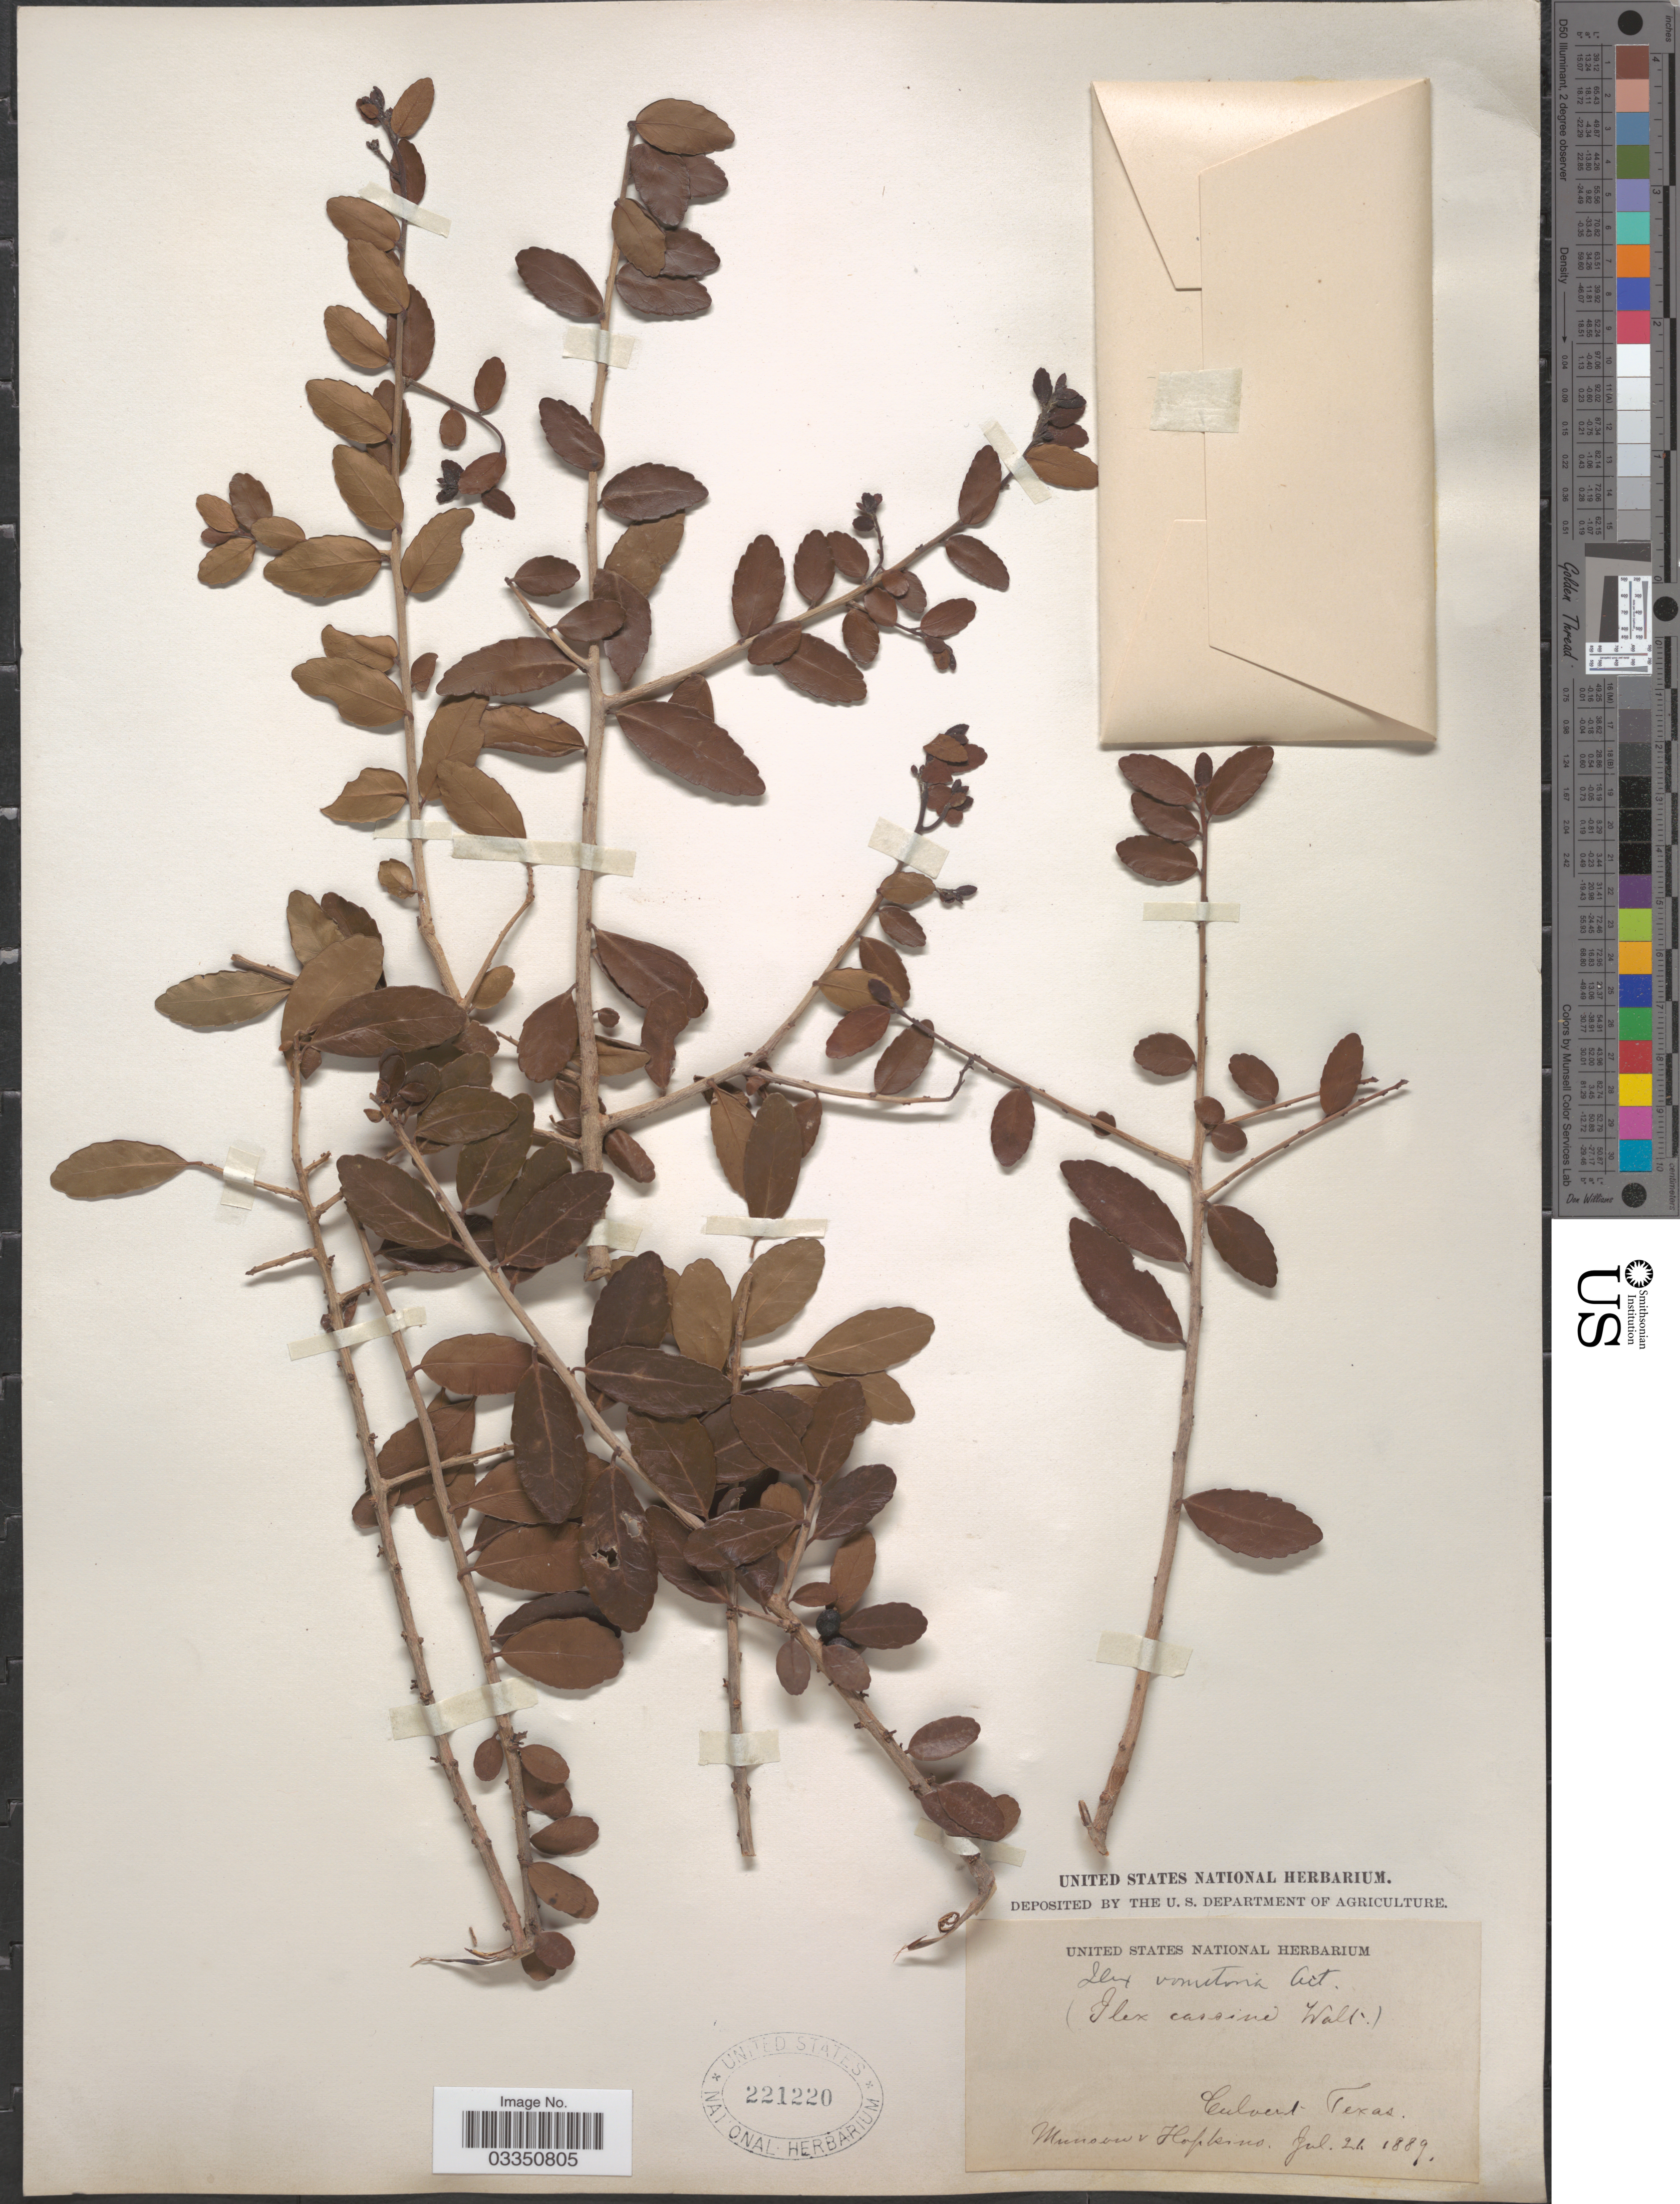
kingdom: Plantae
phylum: Tracheophyta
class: Magnoliopsida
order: Aquifoliales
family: Aquifoliaceae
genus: Ilex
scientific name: Ilex vomitoria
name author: Aiton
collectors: -. Munson & -- Hopkins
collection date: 1889-07-21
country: United States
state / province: Texas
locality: Culvert.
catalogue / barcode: US 221220